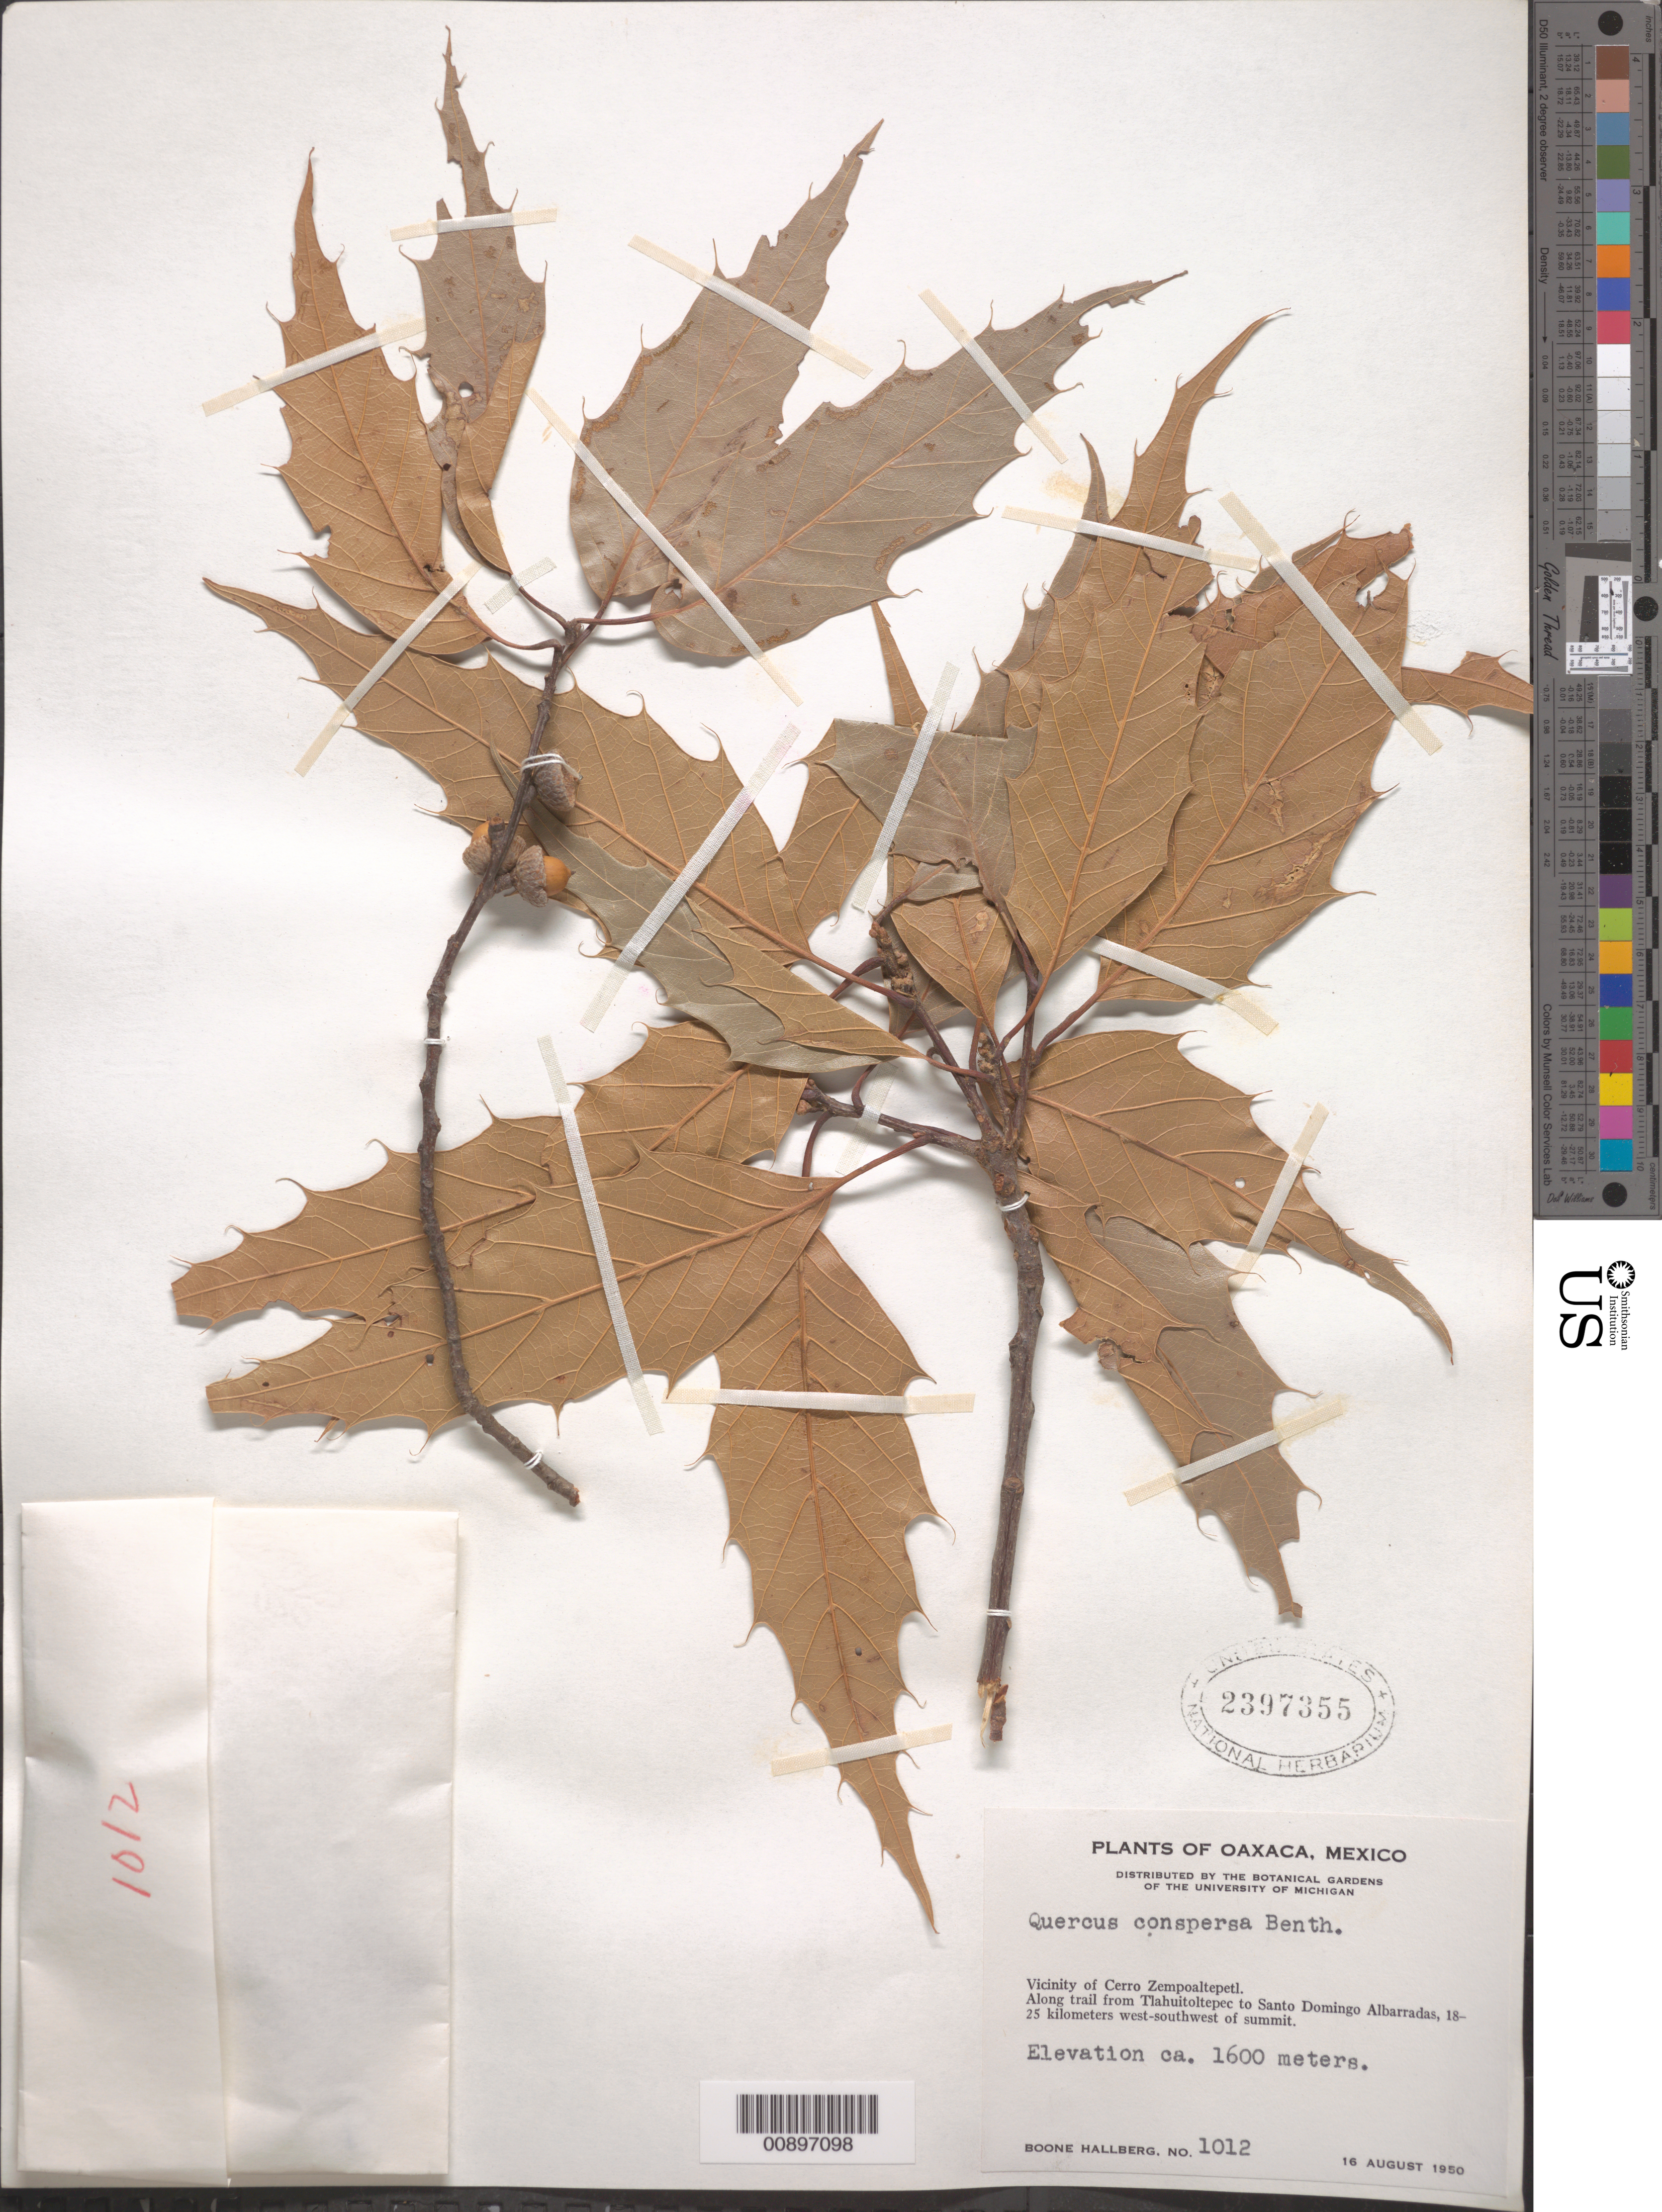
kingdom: Plantae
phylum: Tracheophyta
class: Magnoliopsida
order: Fagales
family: Fagaceae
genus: Quercus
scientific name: Quercus conspersa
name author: Benth.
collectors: B. Hallberg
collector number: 1012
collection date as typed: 16 Aug 1950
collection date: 1950-08-16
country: Mexico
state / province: Oaxaca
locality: Vicinity of Cerro Zempoaltepetl. Along trail from Tlahuitoltepec to Santo Domingo Albarradas, 18-25 kilometers west-southwest of summit.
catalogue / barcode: US 2397355